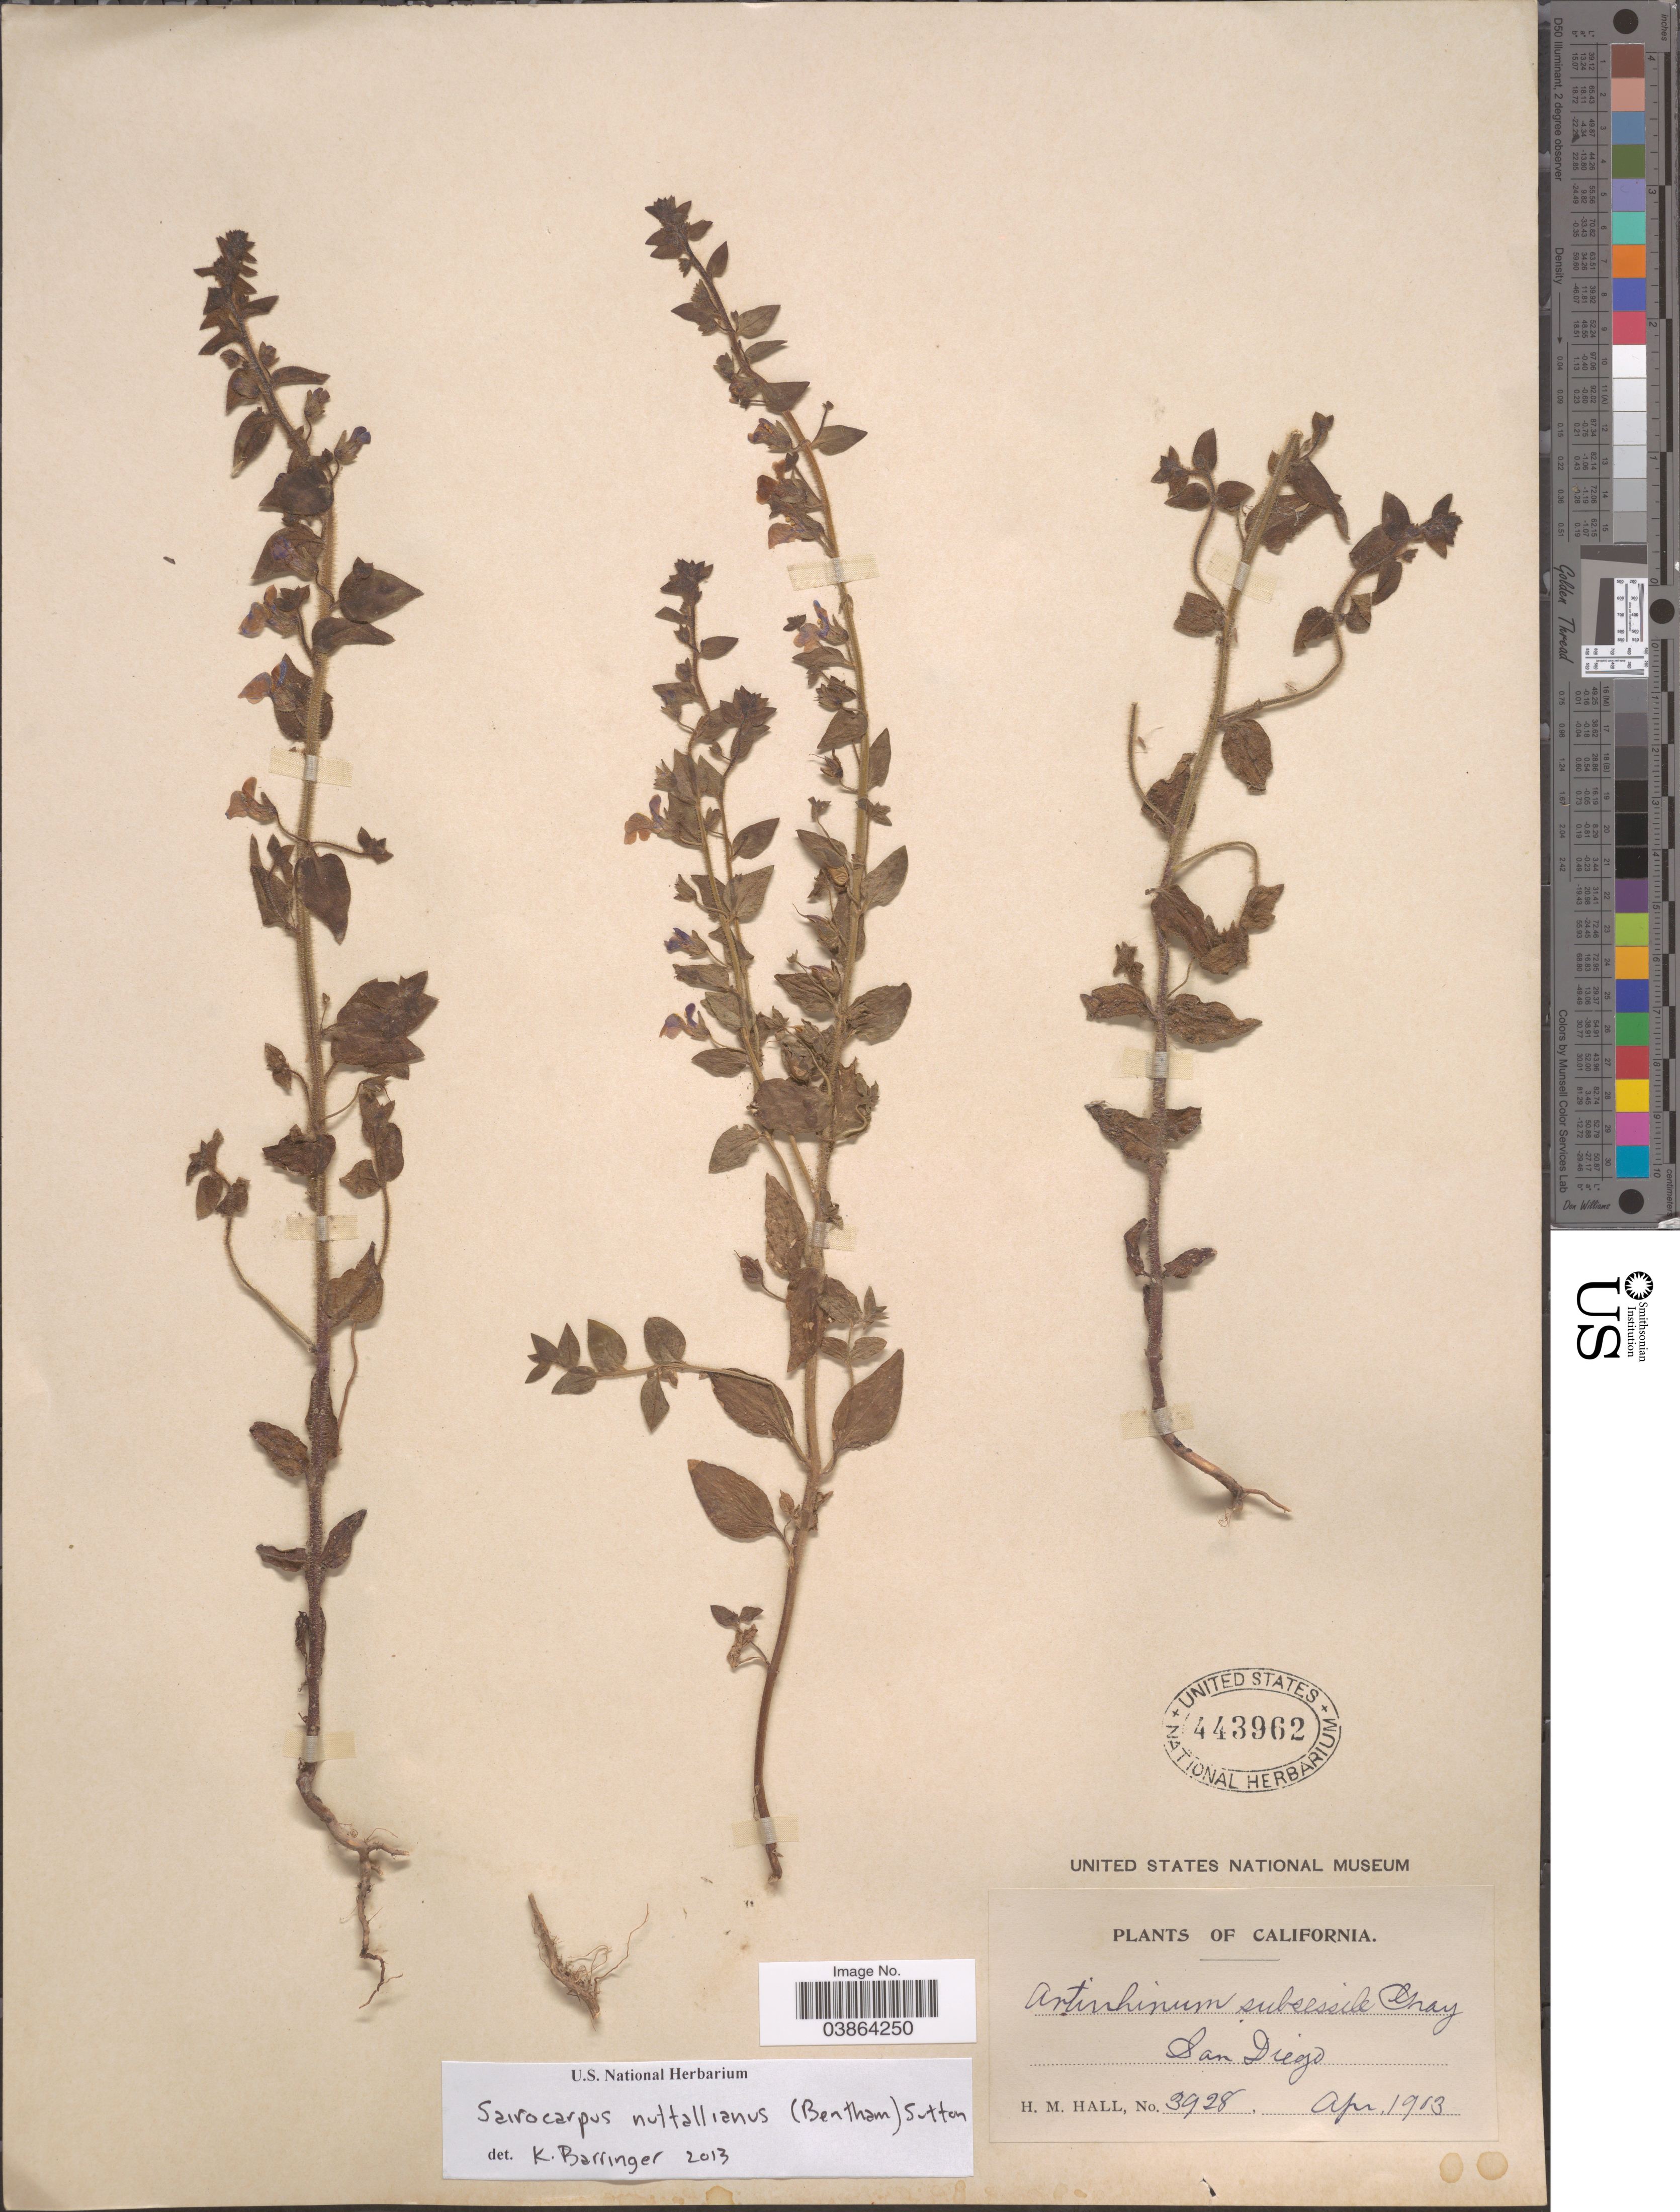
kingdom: Plantae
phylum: Tracheophyta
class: Magnoliopsida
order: Lamiales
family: Plantaginaceae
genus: Sairocarpus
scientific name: Sairocarpus nuttallianus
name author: (Benth.) D.A. Sutton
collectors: H. M. Hall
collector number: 3928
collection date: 1903-04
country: United States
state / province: California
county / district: San Diego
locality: San Diego.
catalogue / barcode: US 443962